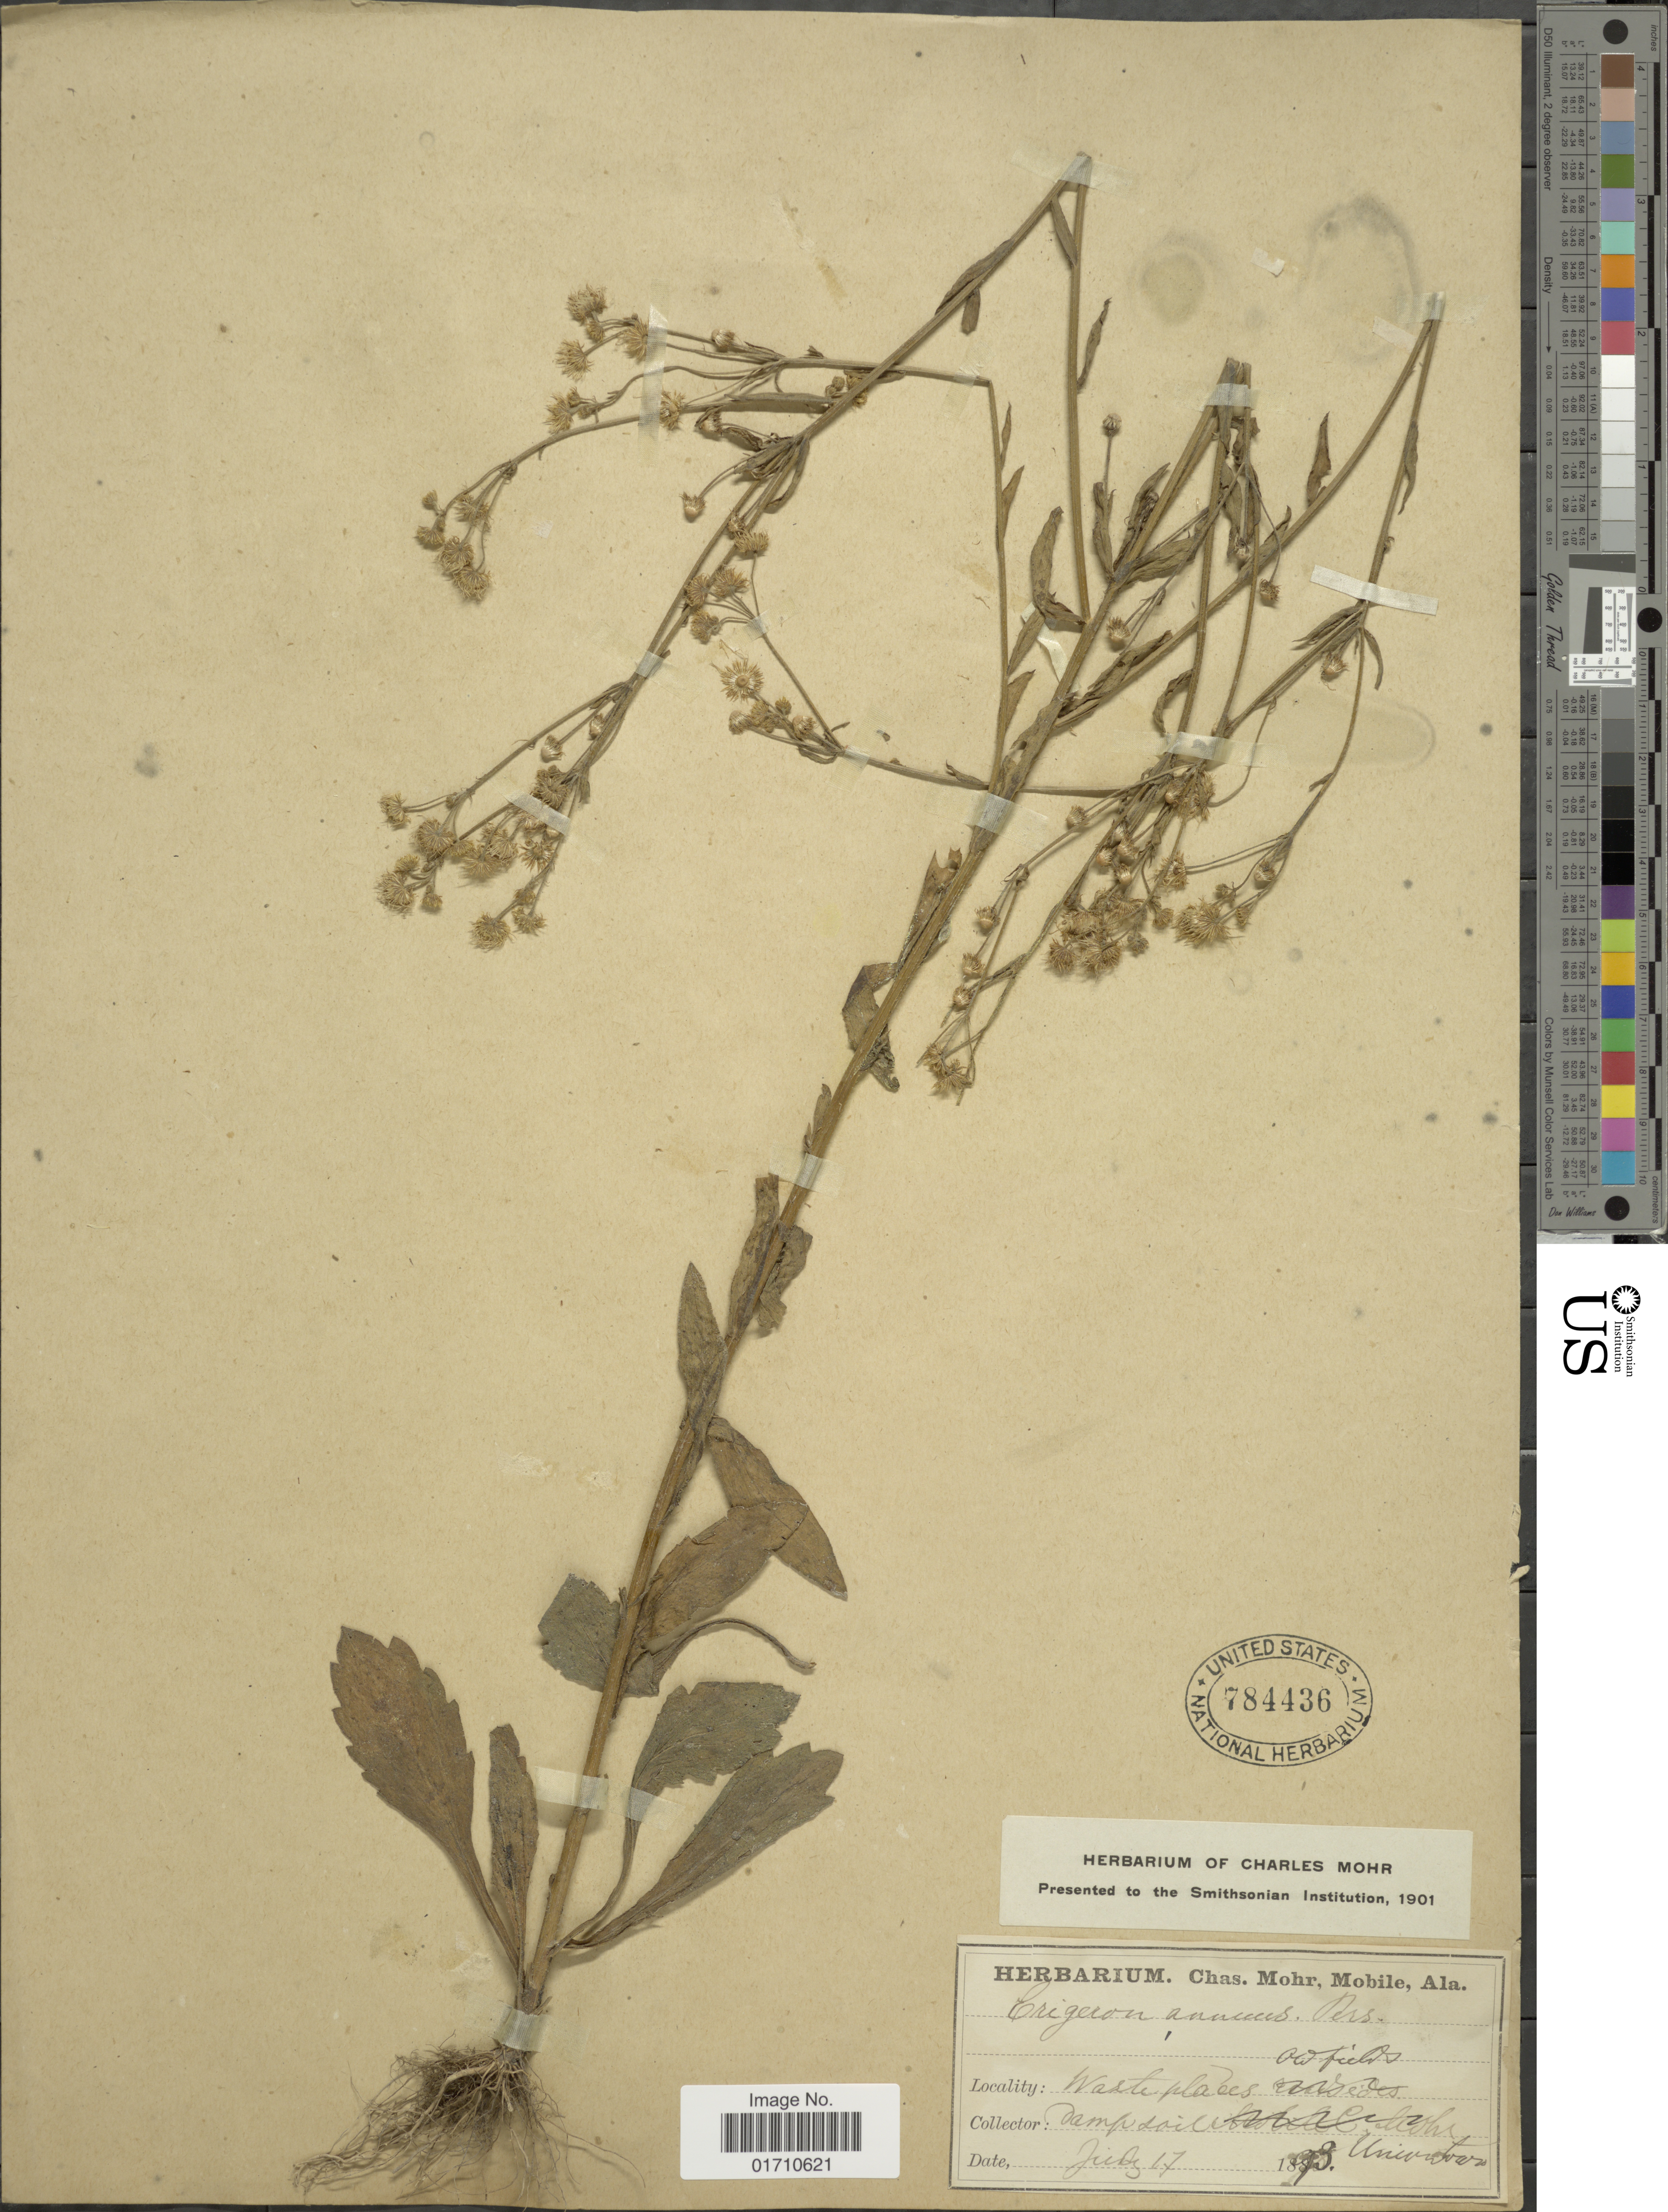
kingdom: Plantae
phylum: Tracheophyta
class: Magnoliopsida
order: Asterales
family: Asteraceae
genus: Erigeron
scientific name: Erigeron annuus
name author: (L.) Pers.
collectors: ex herb. C. Mohr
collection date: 1893-07-17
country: United States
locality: Waste places, damp soil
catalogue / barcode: US 784436